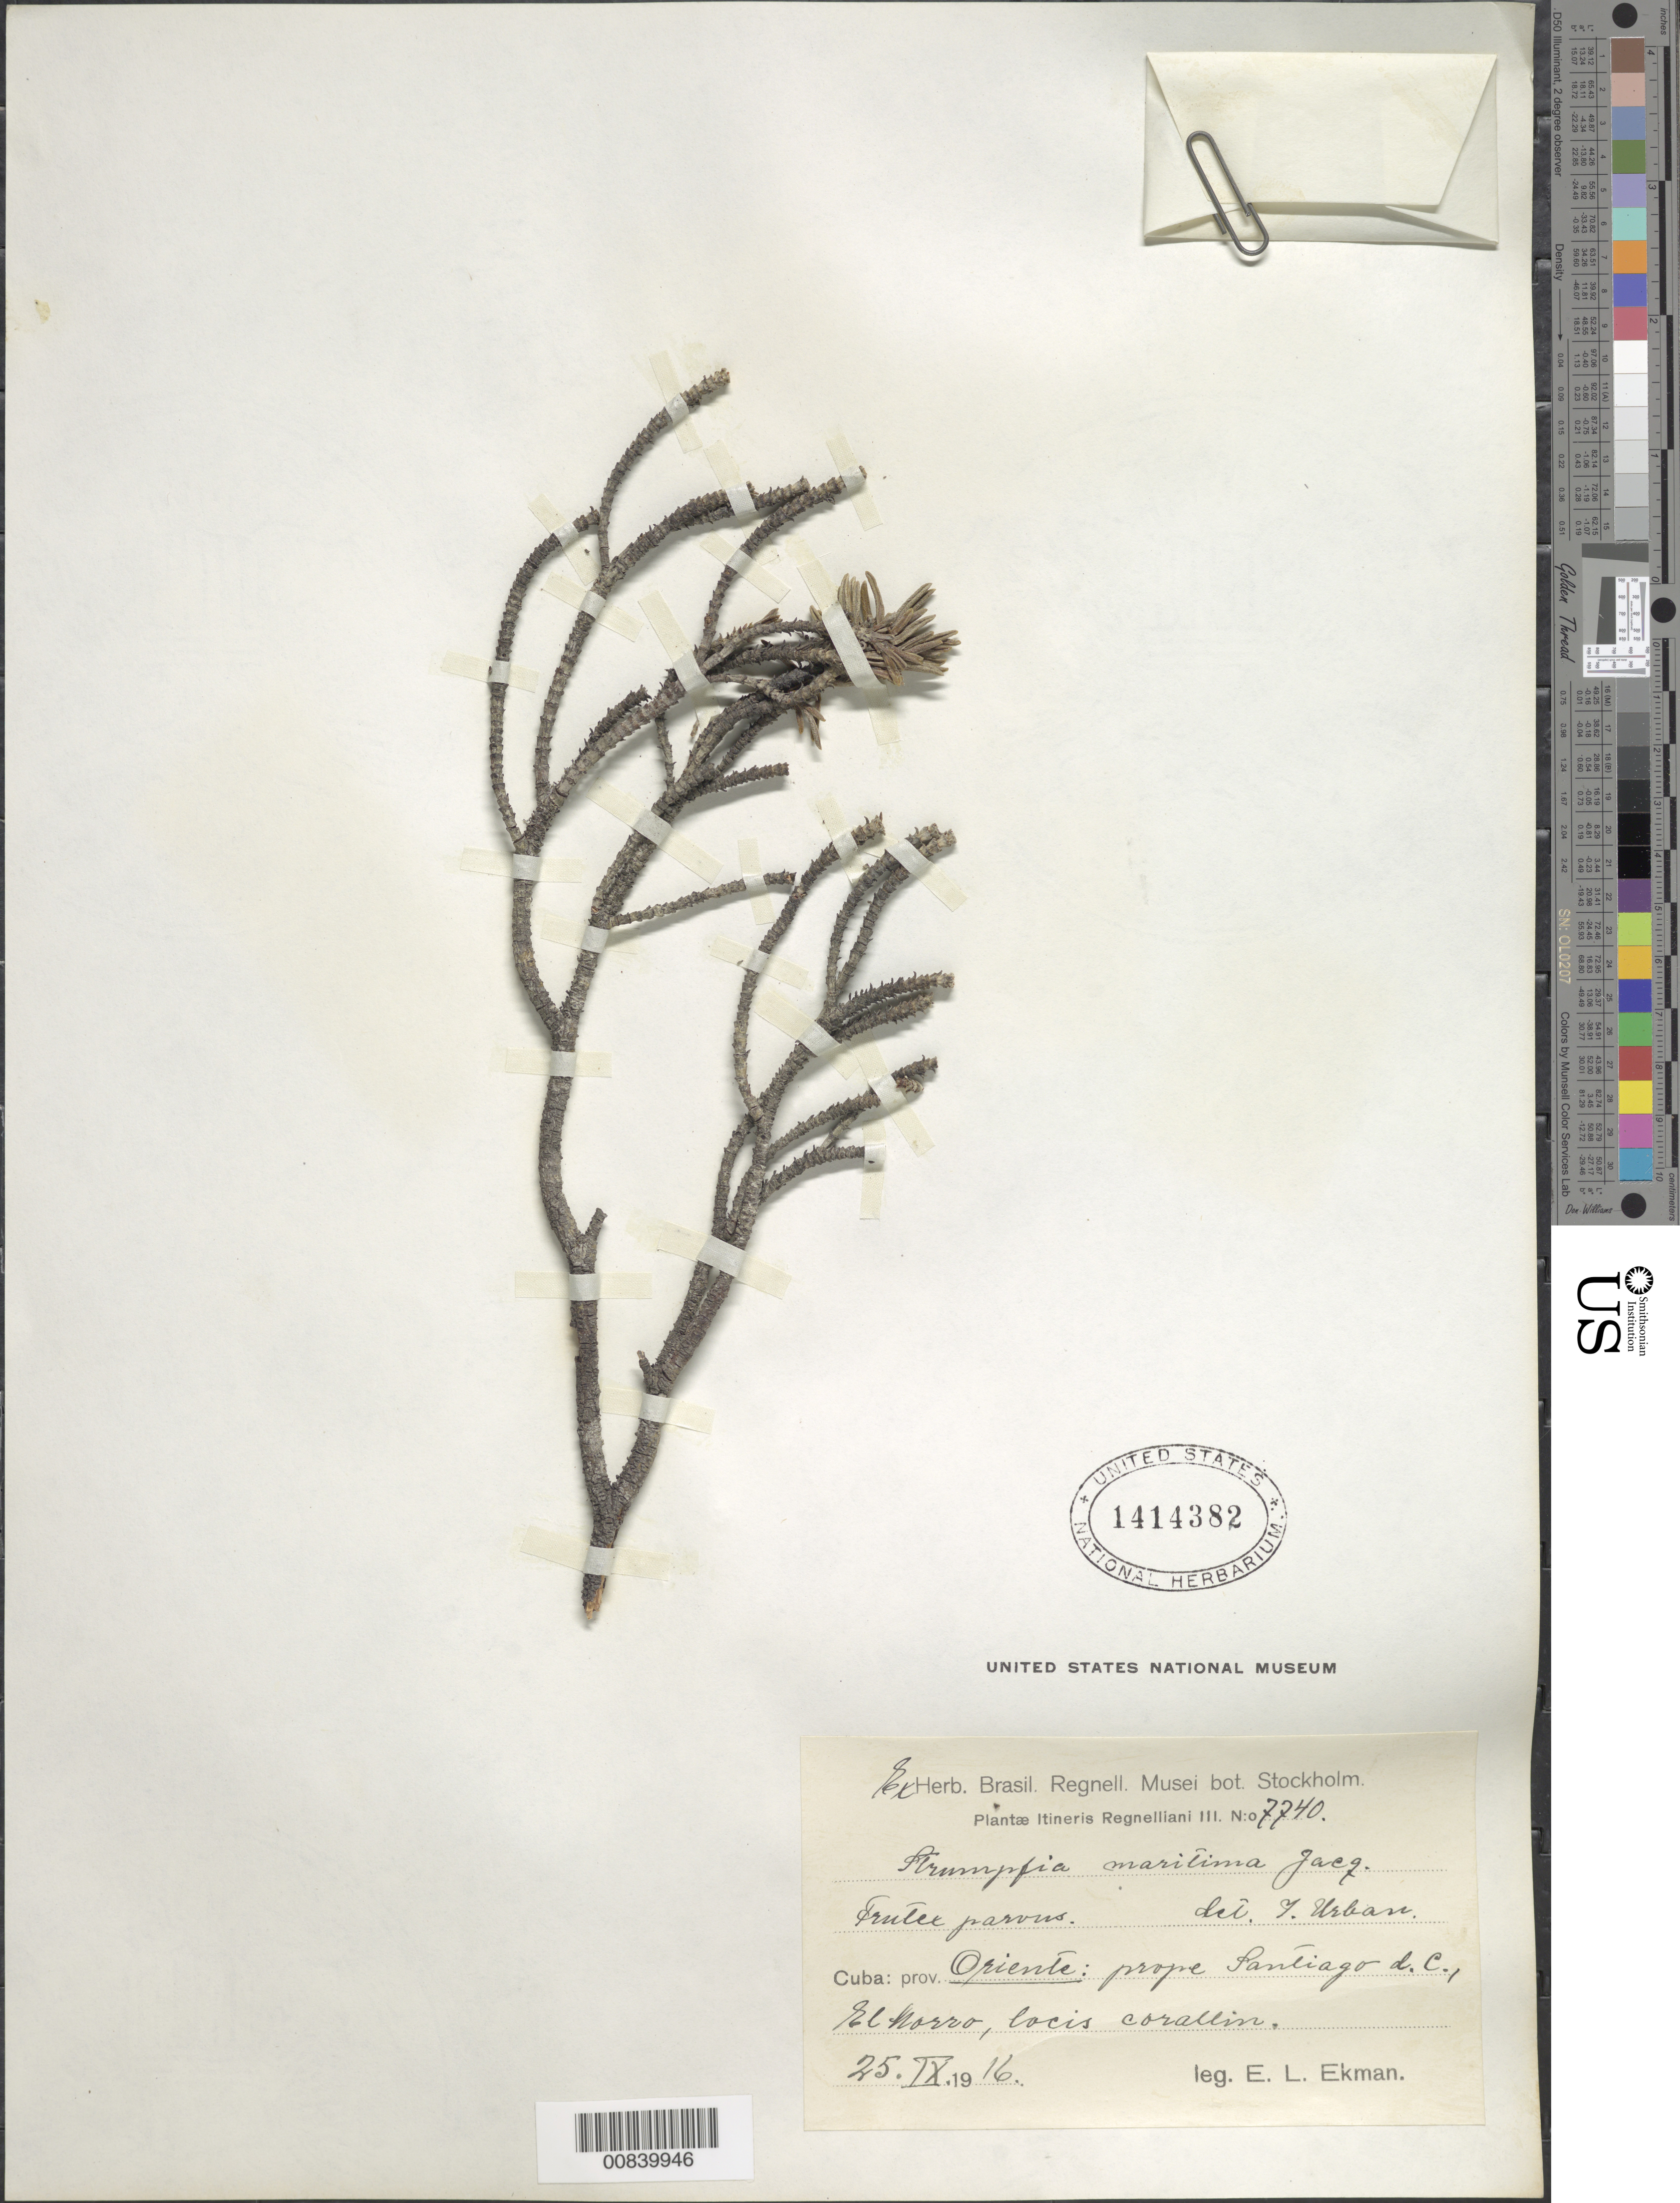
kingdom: Plantae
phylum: Tracheophyta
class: Magnoliopsida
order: Gentianales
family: Rubiaceae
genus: Strumpfia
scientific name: Strumpfia maritima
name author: Jacq.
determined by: Urban, Ignatz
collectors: E. L. Ekman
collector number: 7740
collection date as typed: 25 Sep 1916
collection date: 1916-09-25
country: Cuba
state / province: Oriente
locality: Prope Santiago D.C. El horro.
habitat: Locis corallin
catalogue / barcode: US 1414382